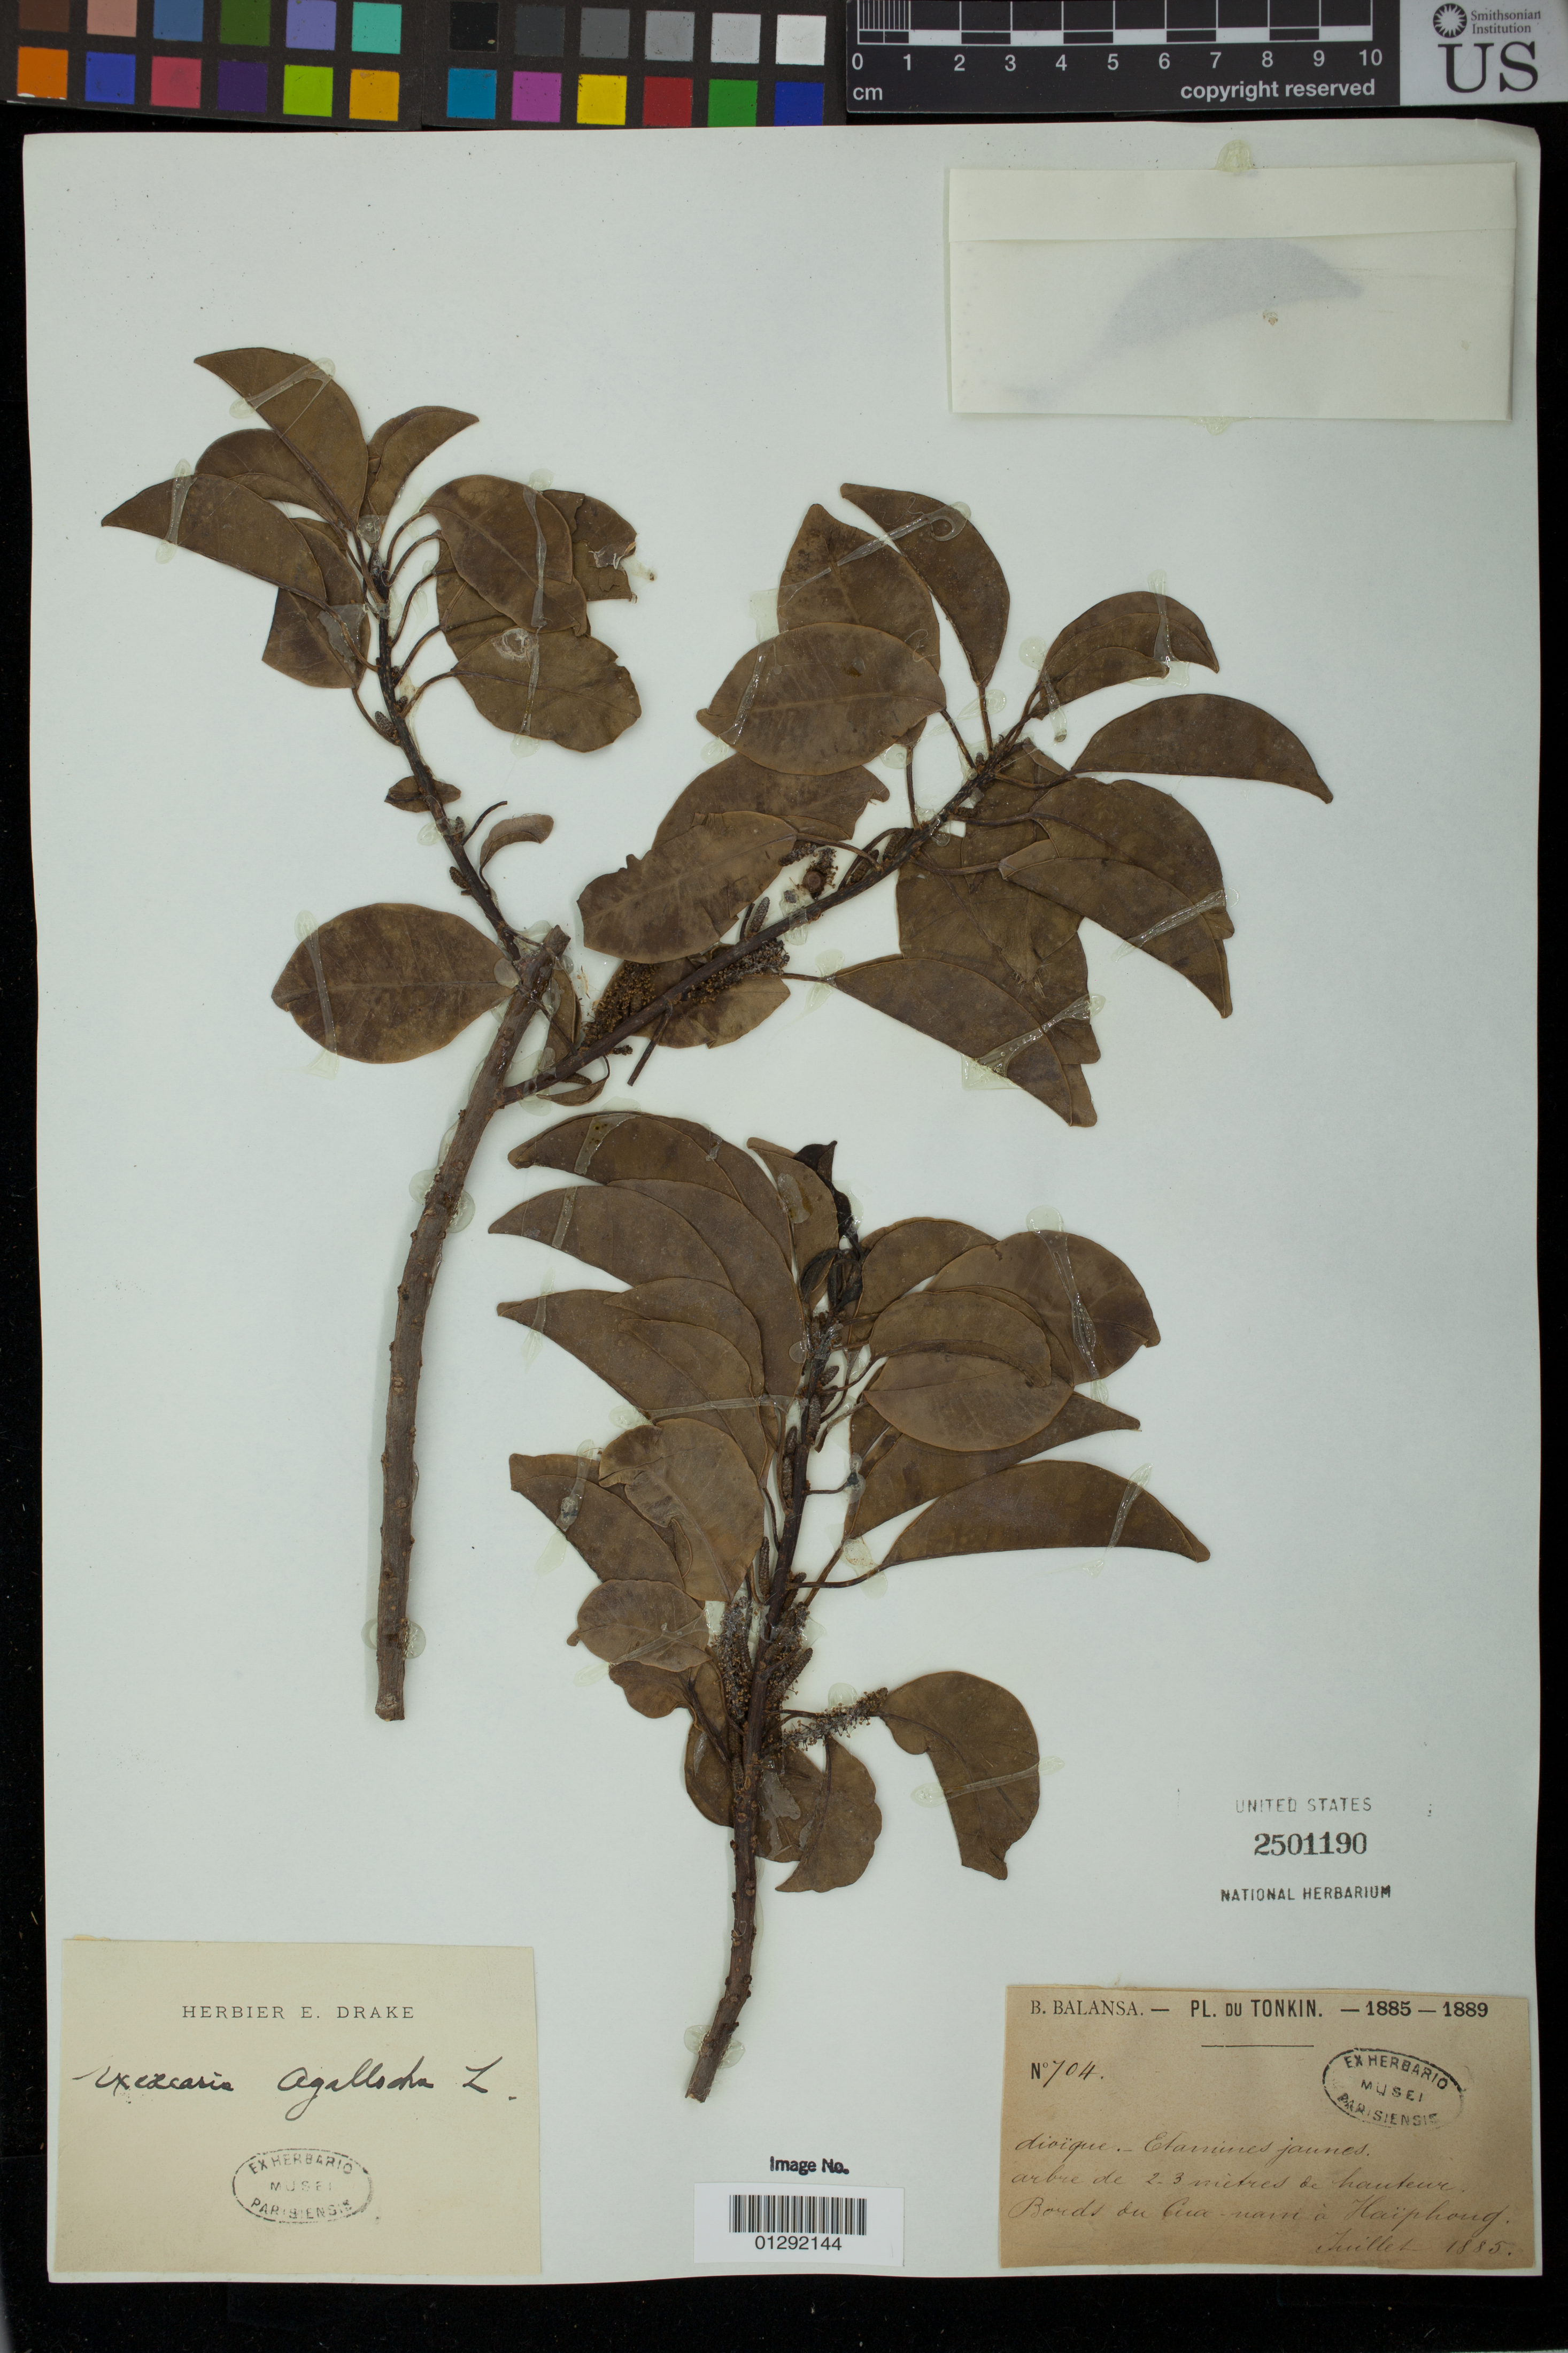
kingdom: Plantae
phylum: Tracheophyta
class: Magnoliopsida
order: Malpighiales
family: Euphorbiaceae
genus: Excoecaria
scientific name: Excoecaria agallocha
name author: L.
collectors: B. Balansa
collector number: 704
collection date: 1885-07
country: Vietnam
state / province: Hai Phong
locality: tonkin: Bords du Cua-nam a Haiphong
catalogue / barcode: US 2501190